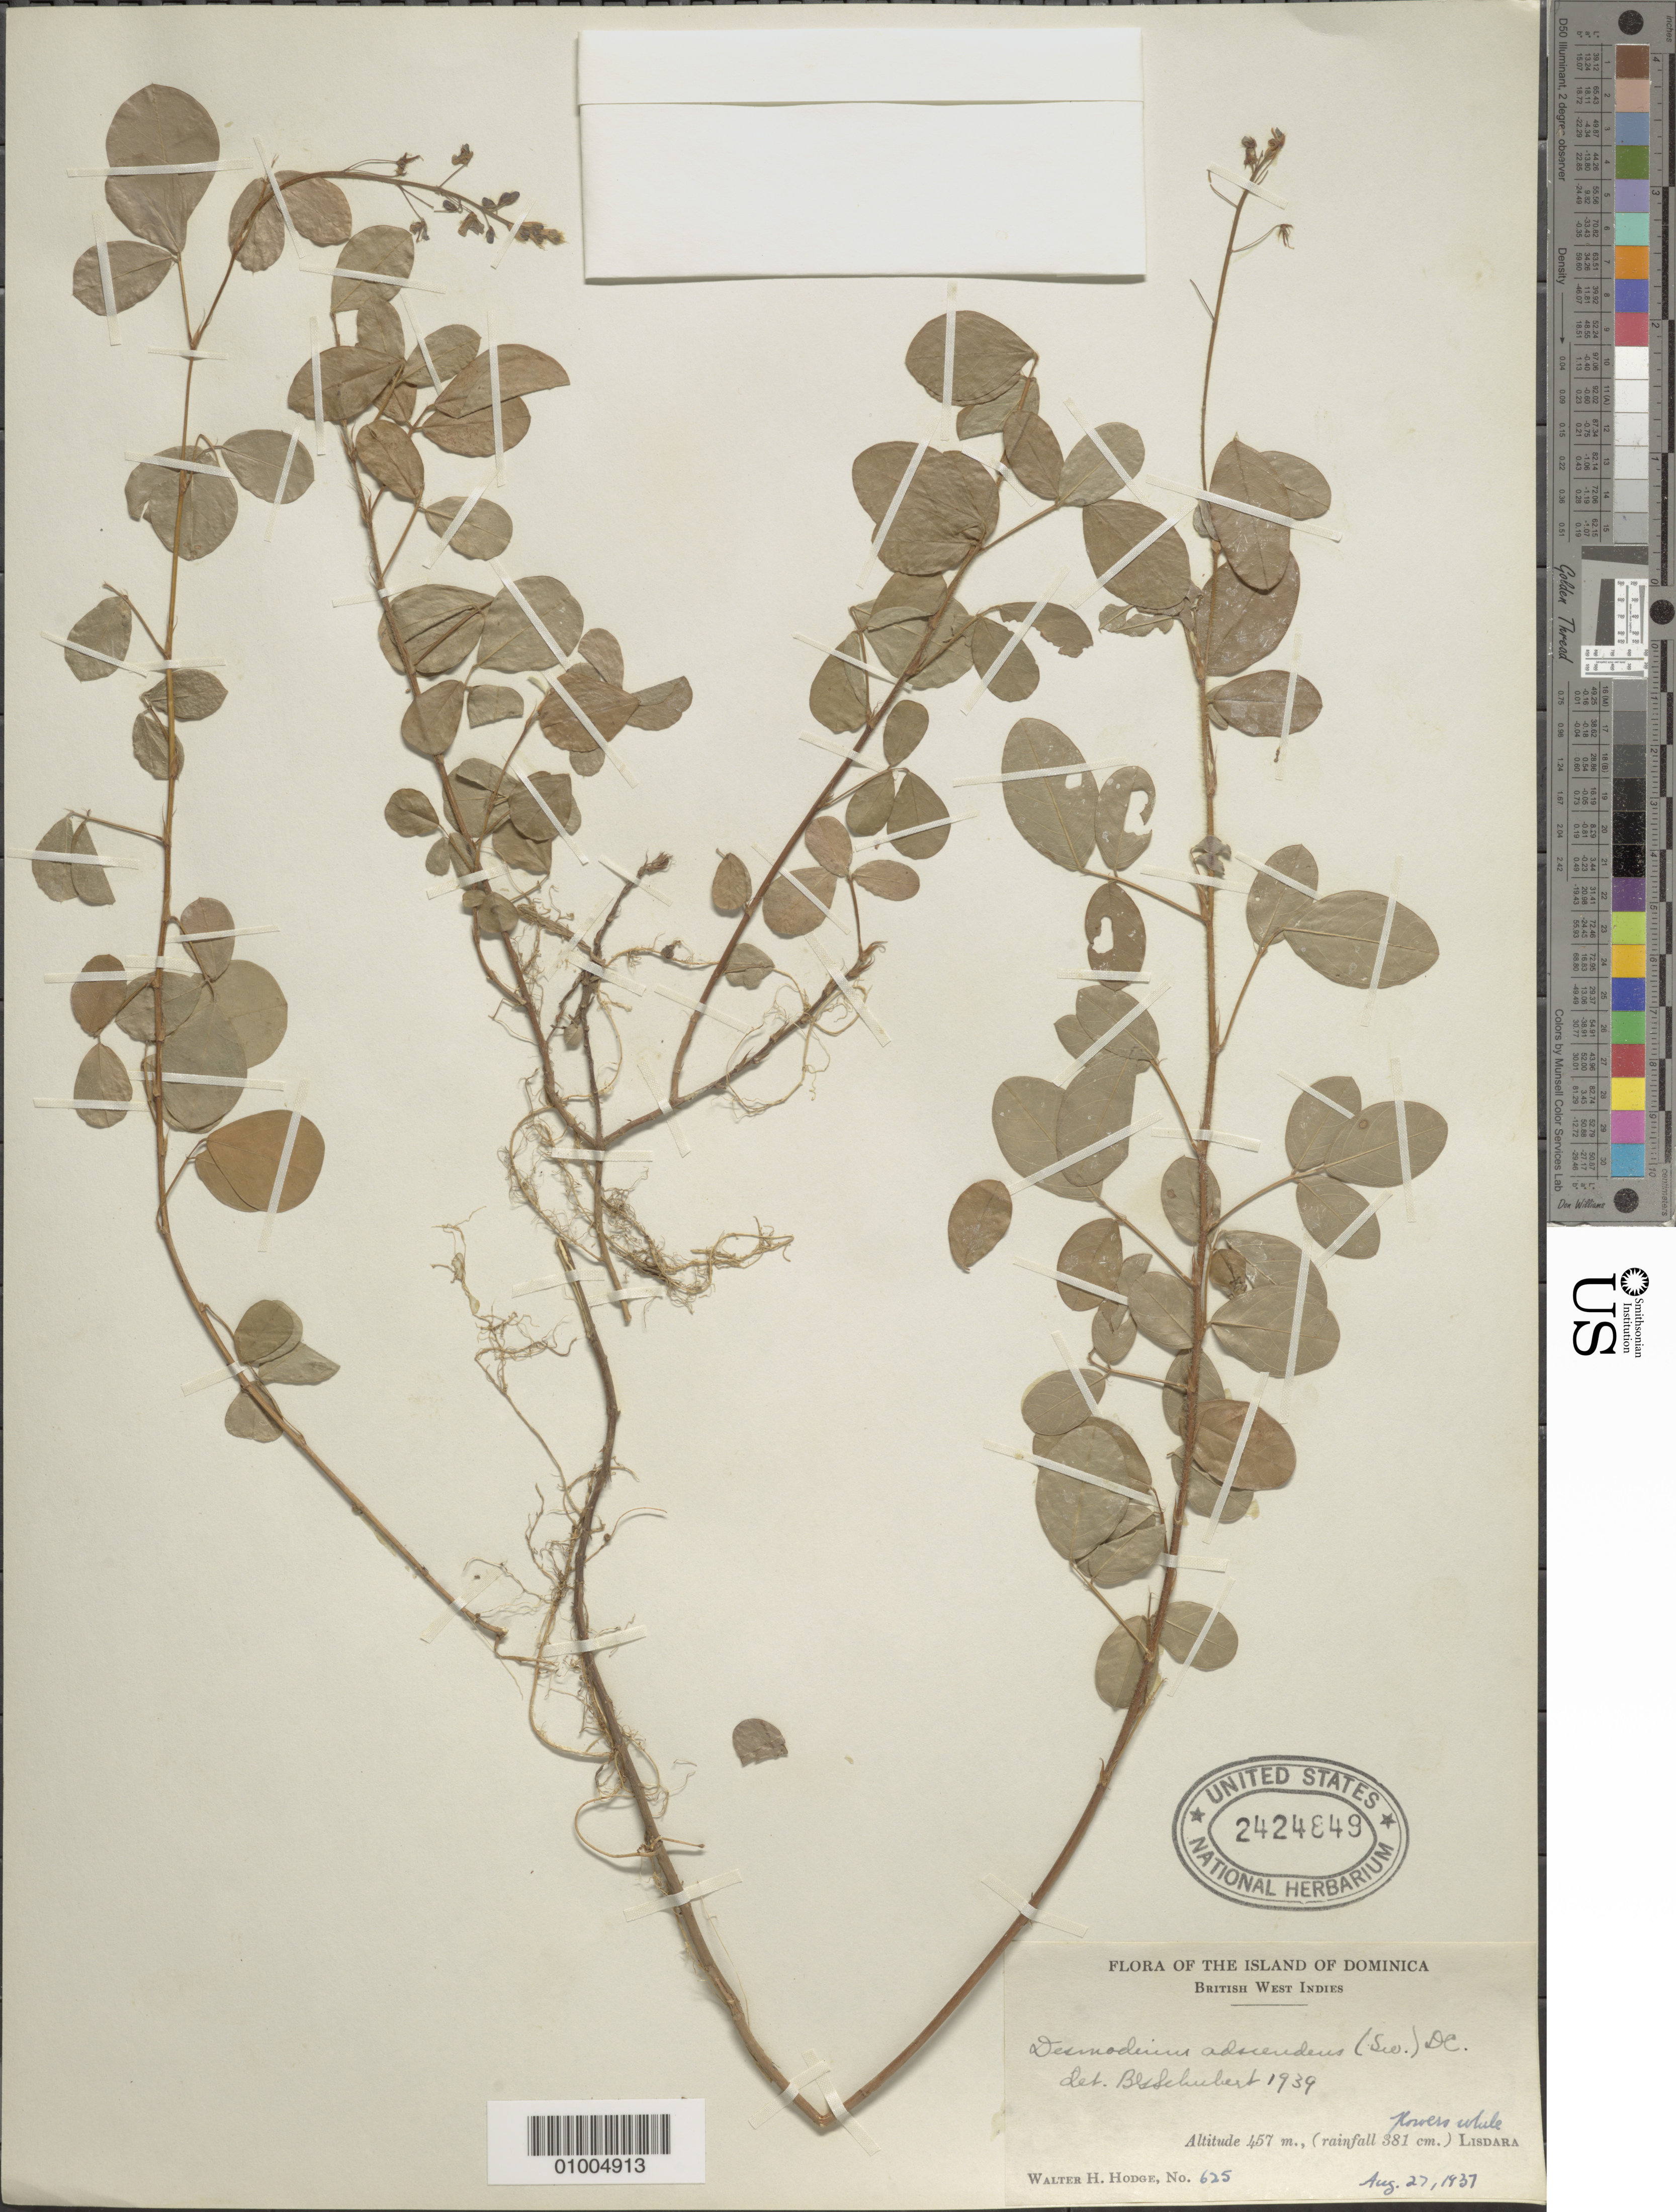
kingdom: Plantae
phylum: Tracheophyta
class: Magnoliopsida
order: Fabales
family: Fabaceae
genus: Grona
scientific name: Grona adscendens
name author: (Sw.) H. Ohashi & K. Ohashi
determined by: Strong, Mark T., (BOT), Smithsonian Institution - National Museum of Natural History (UNITED STATES)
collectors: W. Hodge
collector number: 625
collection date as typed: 27 Aug 1937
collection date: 1937-08-27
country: Dominica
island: Dominica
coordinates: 0 N, 0 E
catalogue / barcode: US 2424849